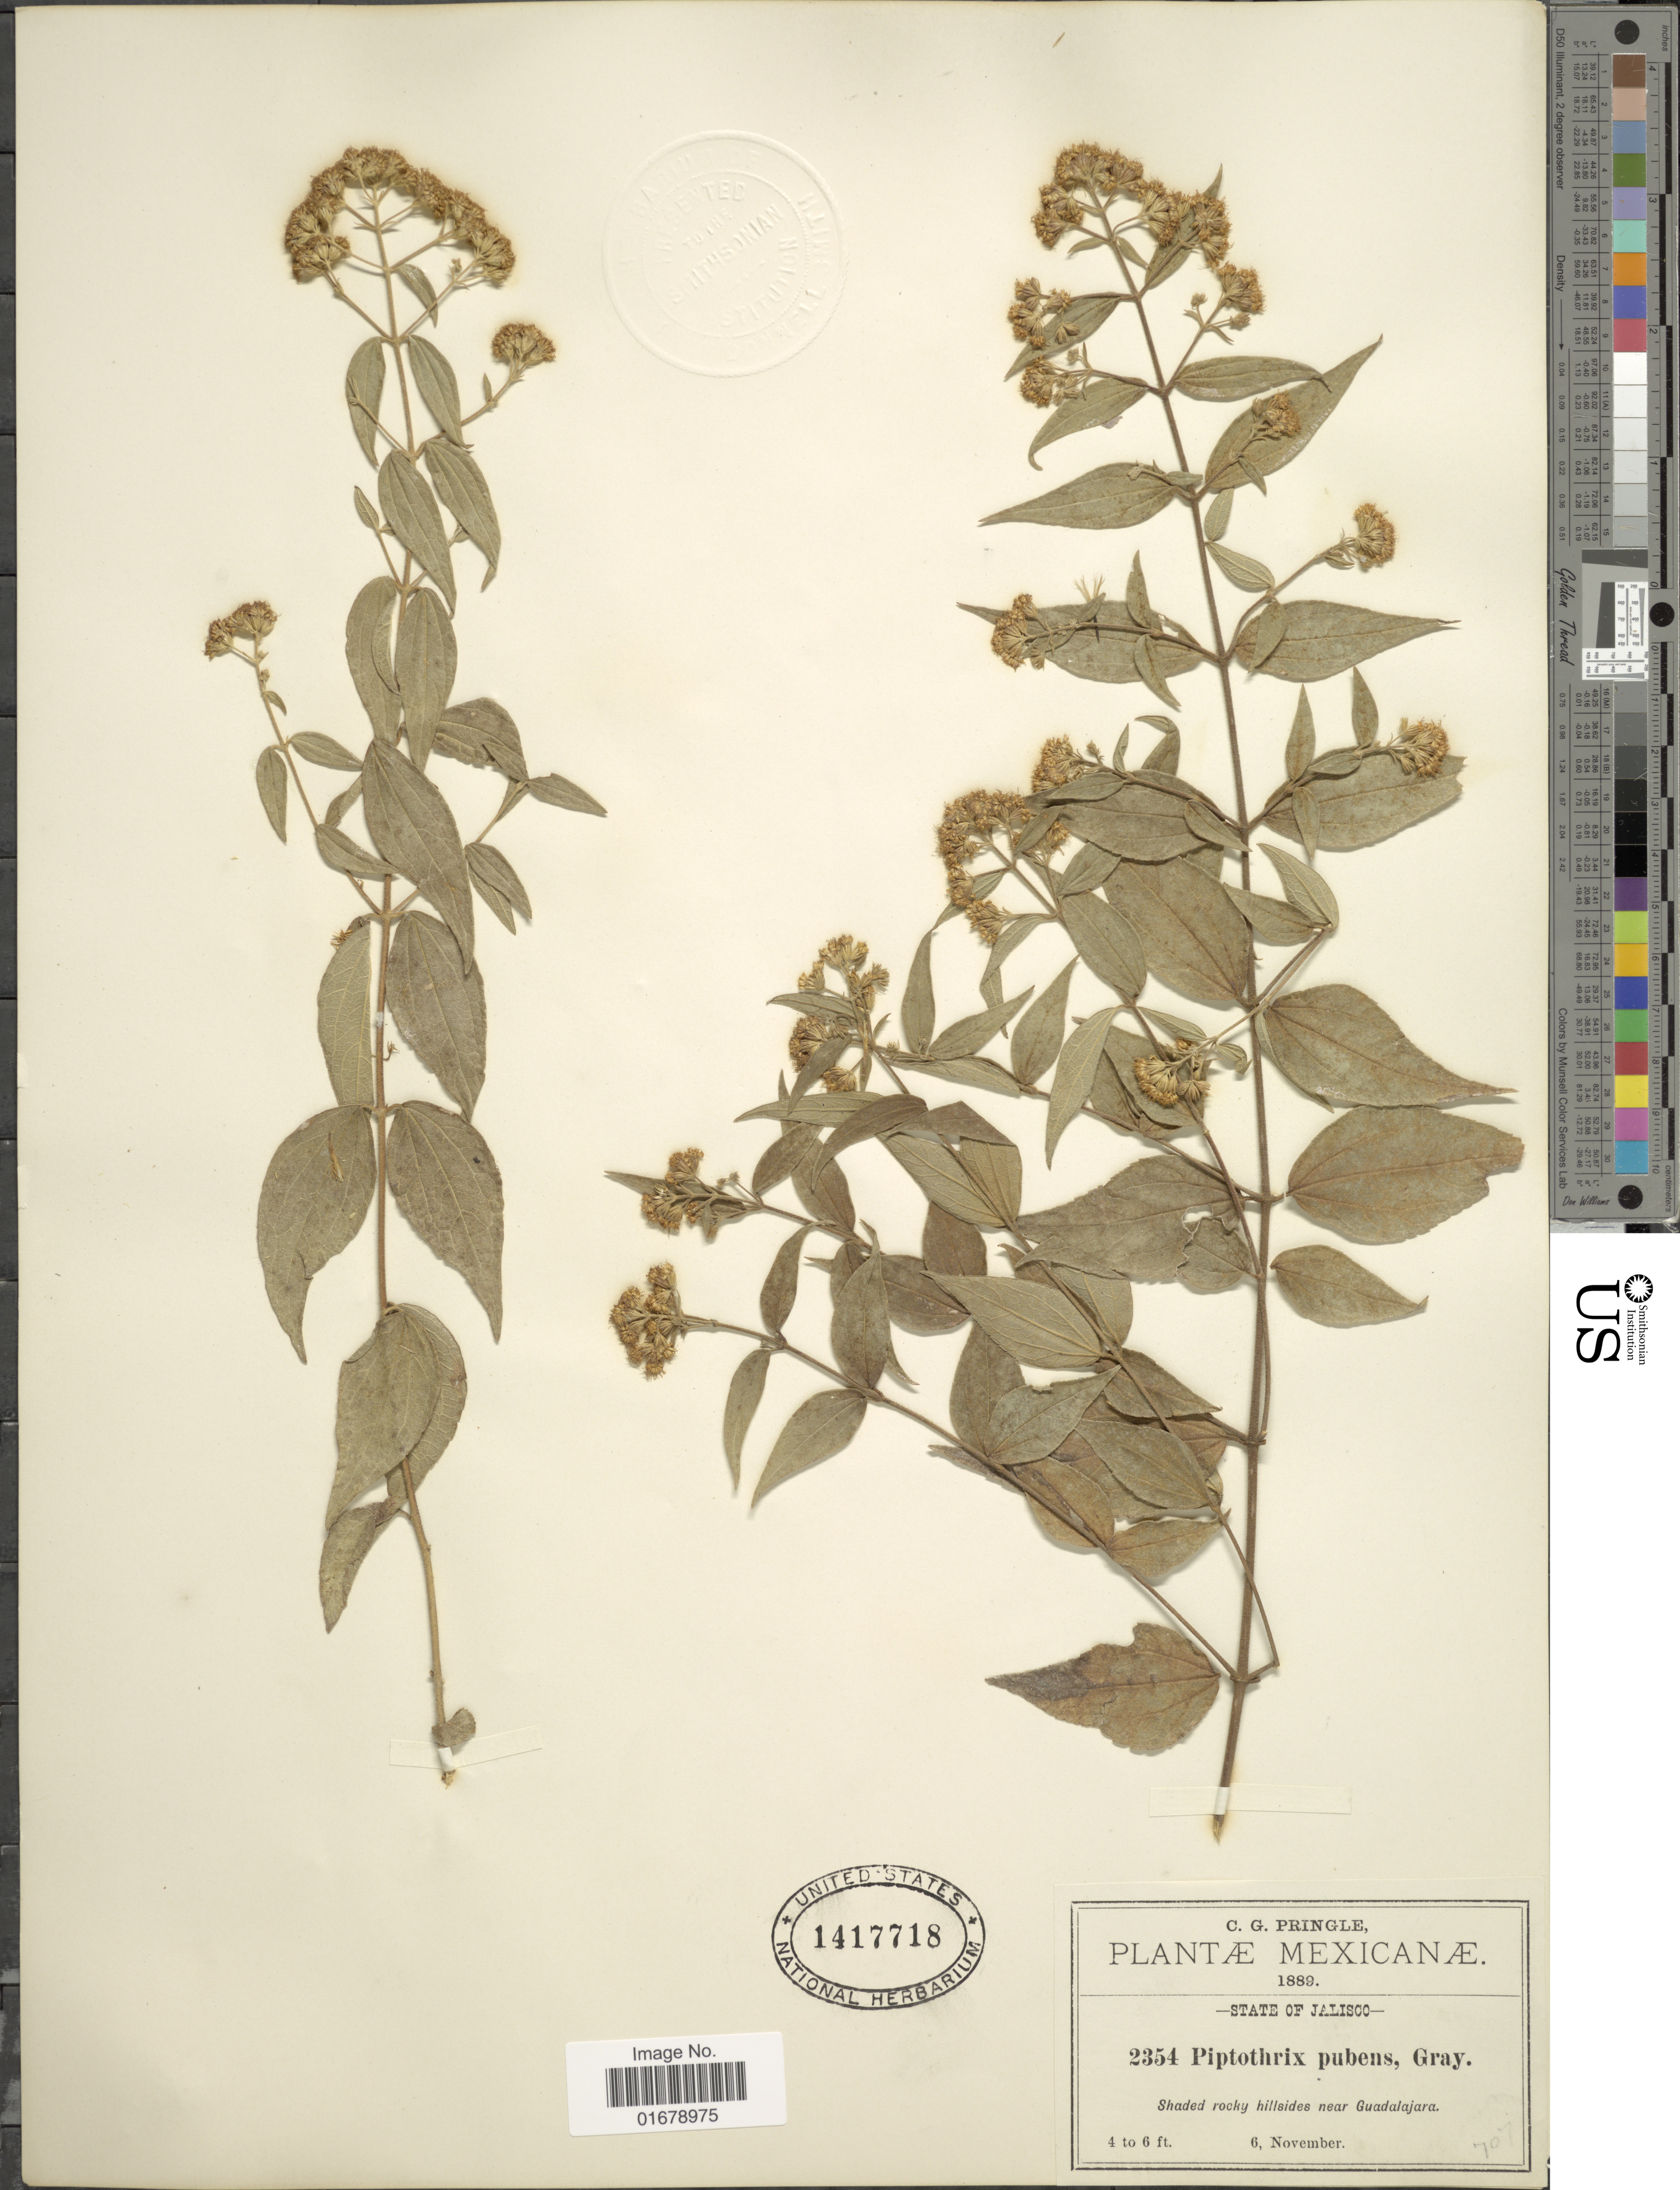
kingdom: Plantae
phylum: Tracheophyta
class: Magnoliopsida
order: Asterales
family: Asteraceae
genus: Piptothrix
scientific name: Piptothrix pubens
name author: A. Gray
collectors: C. G. Pringle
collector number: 2354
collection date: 1889-11-06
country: Mexico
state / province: Jalisco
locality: State of Jalisco. Shaded rocky hillsides near Guadalajara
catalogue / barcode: US 1417718